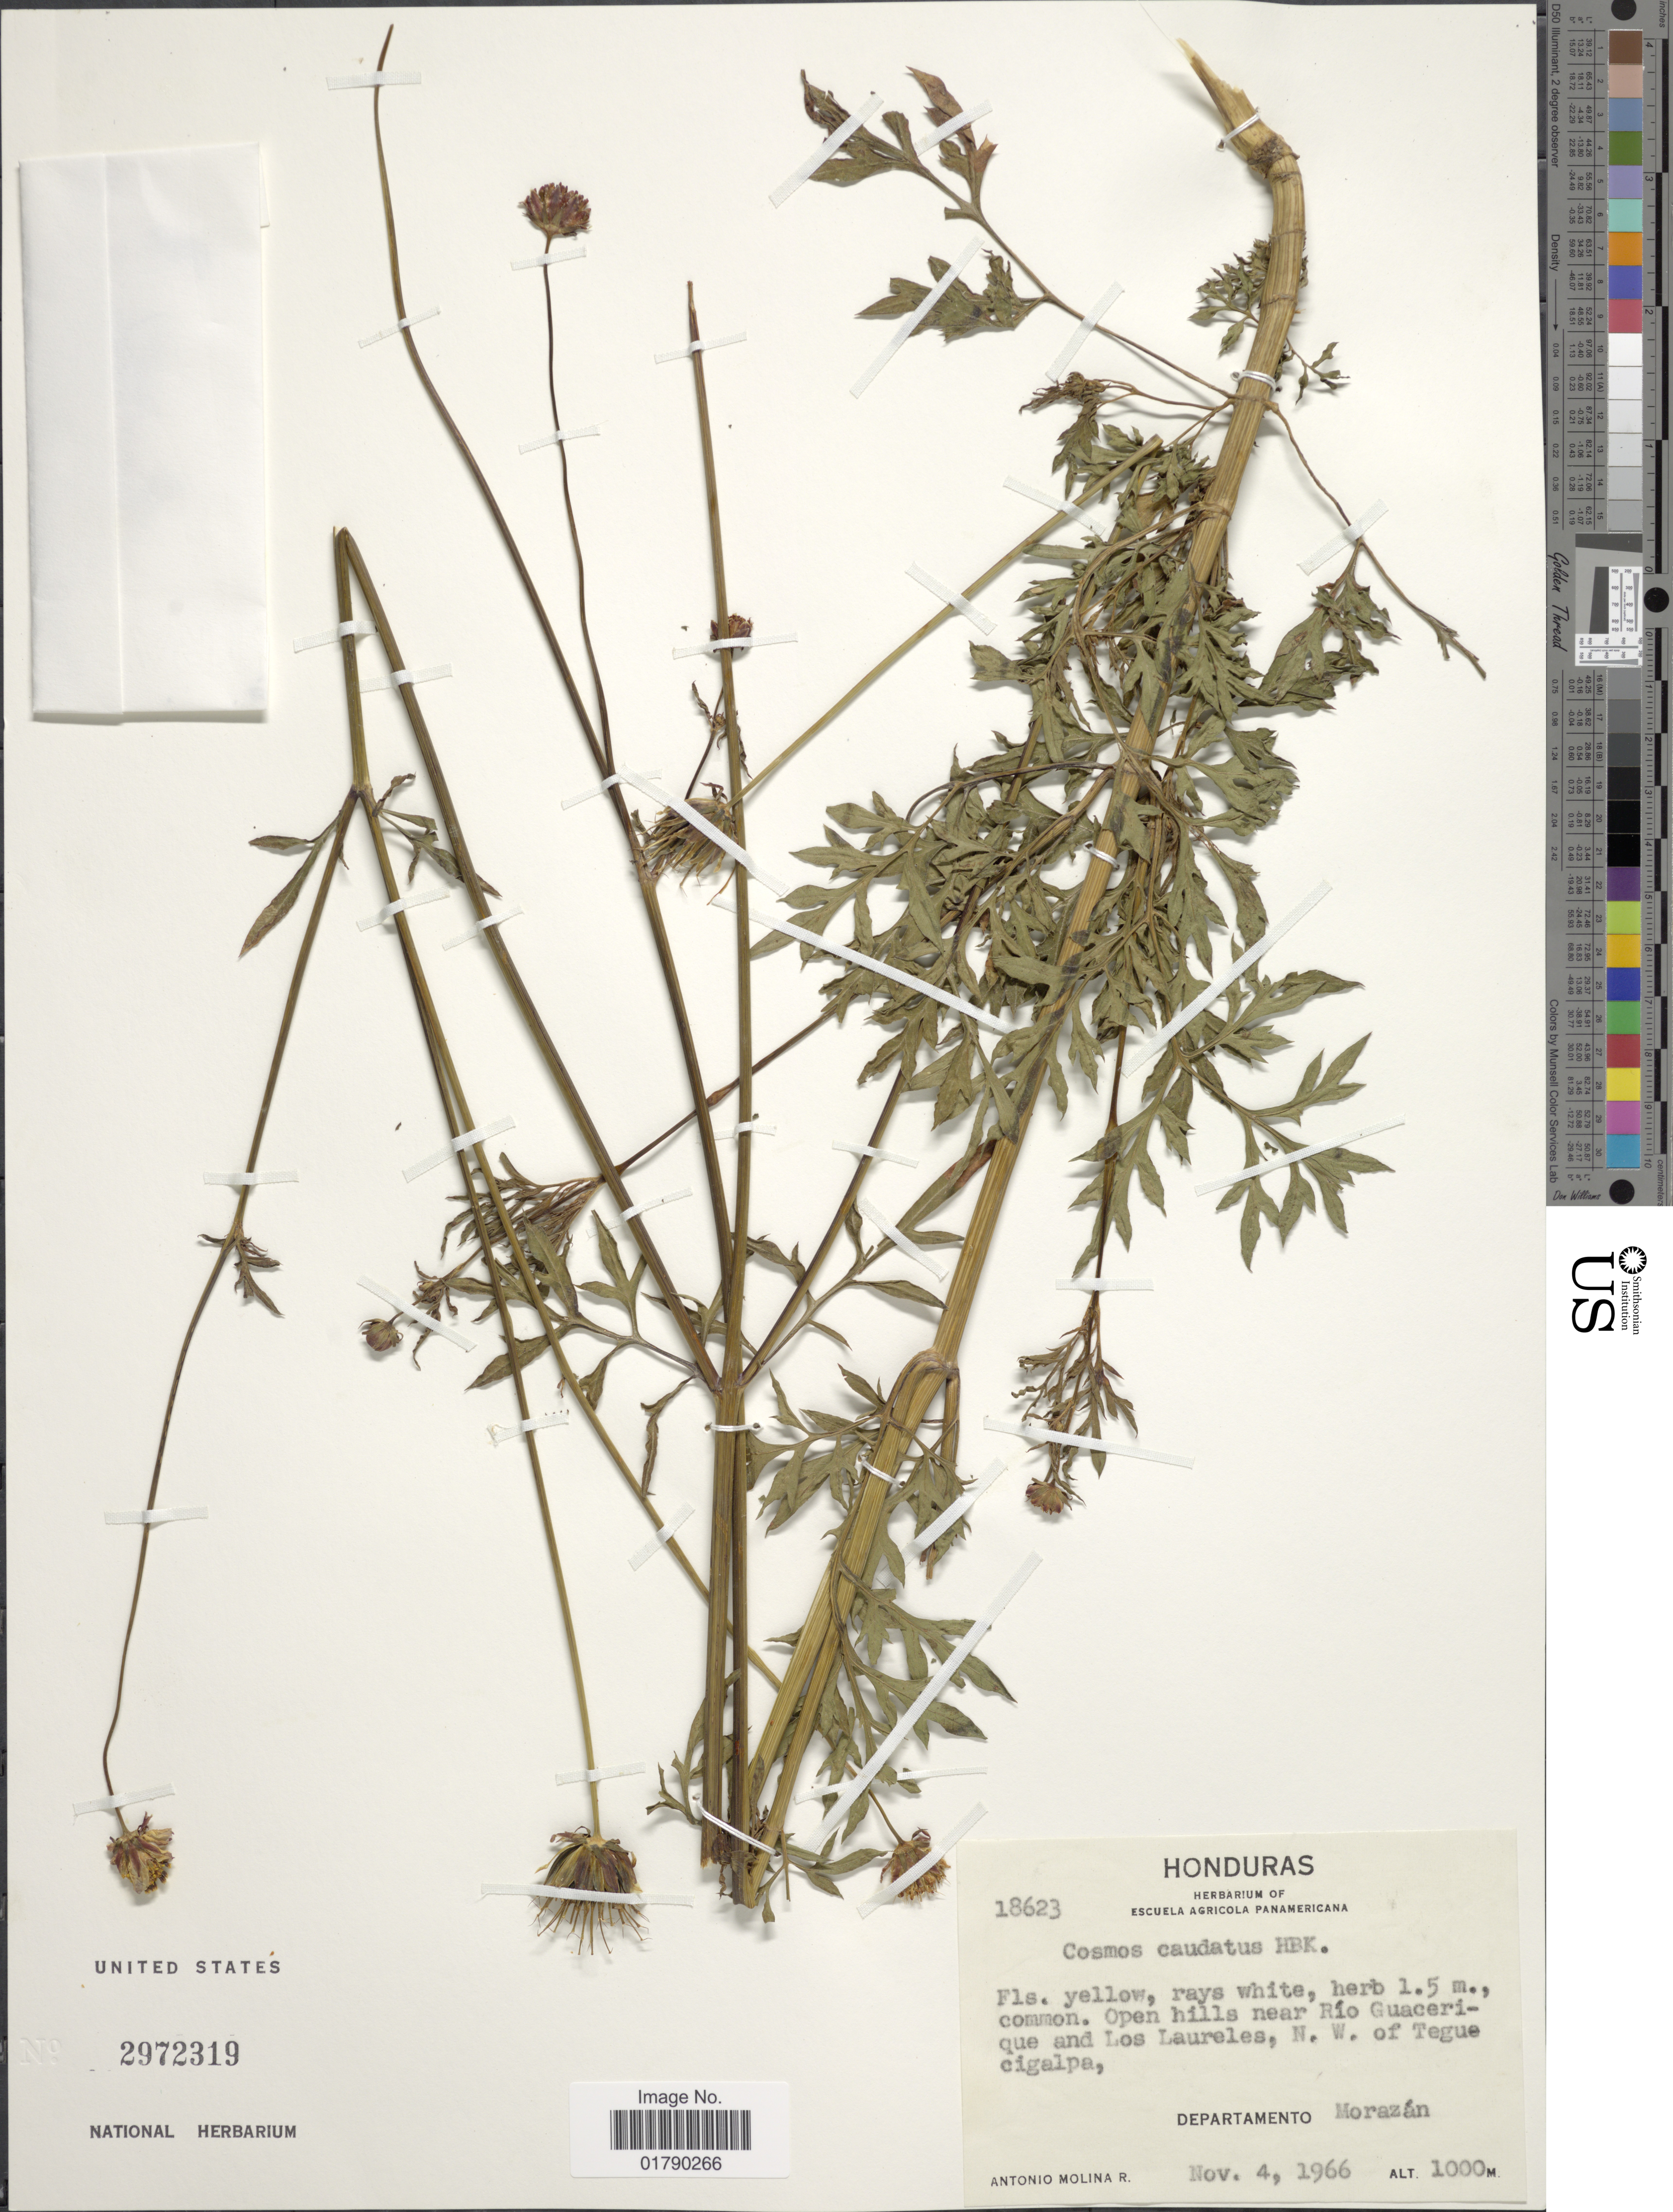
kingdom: Plantae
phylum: Tracheophyta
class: Magnoliopsida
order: Asterales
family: Asteraceae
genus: Cosmos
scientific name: Cosmos caudatus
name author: Kunth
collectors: A. Molina R.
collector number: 18623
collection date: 1966-11-04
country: Honduras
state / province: Fco. Morazán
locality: Open hills near Rio Guacerique and Los Laureles, N. W. of Tegucigalpa, Departamento Morazan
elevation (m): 1000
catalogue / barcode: US 2972319